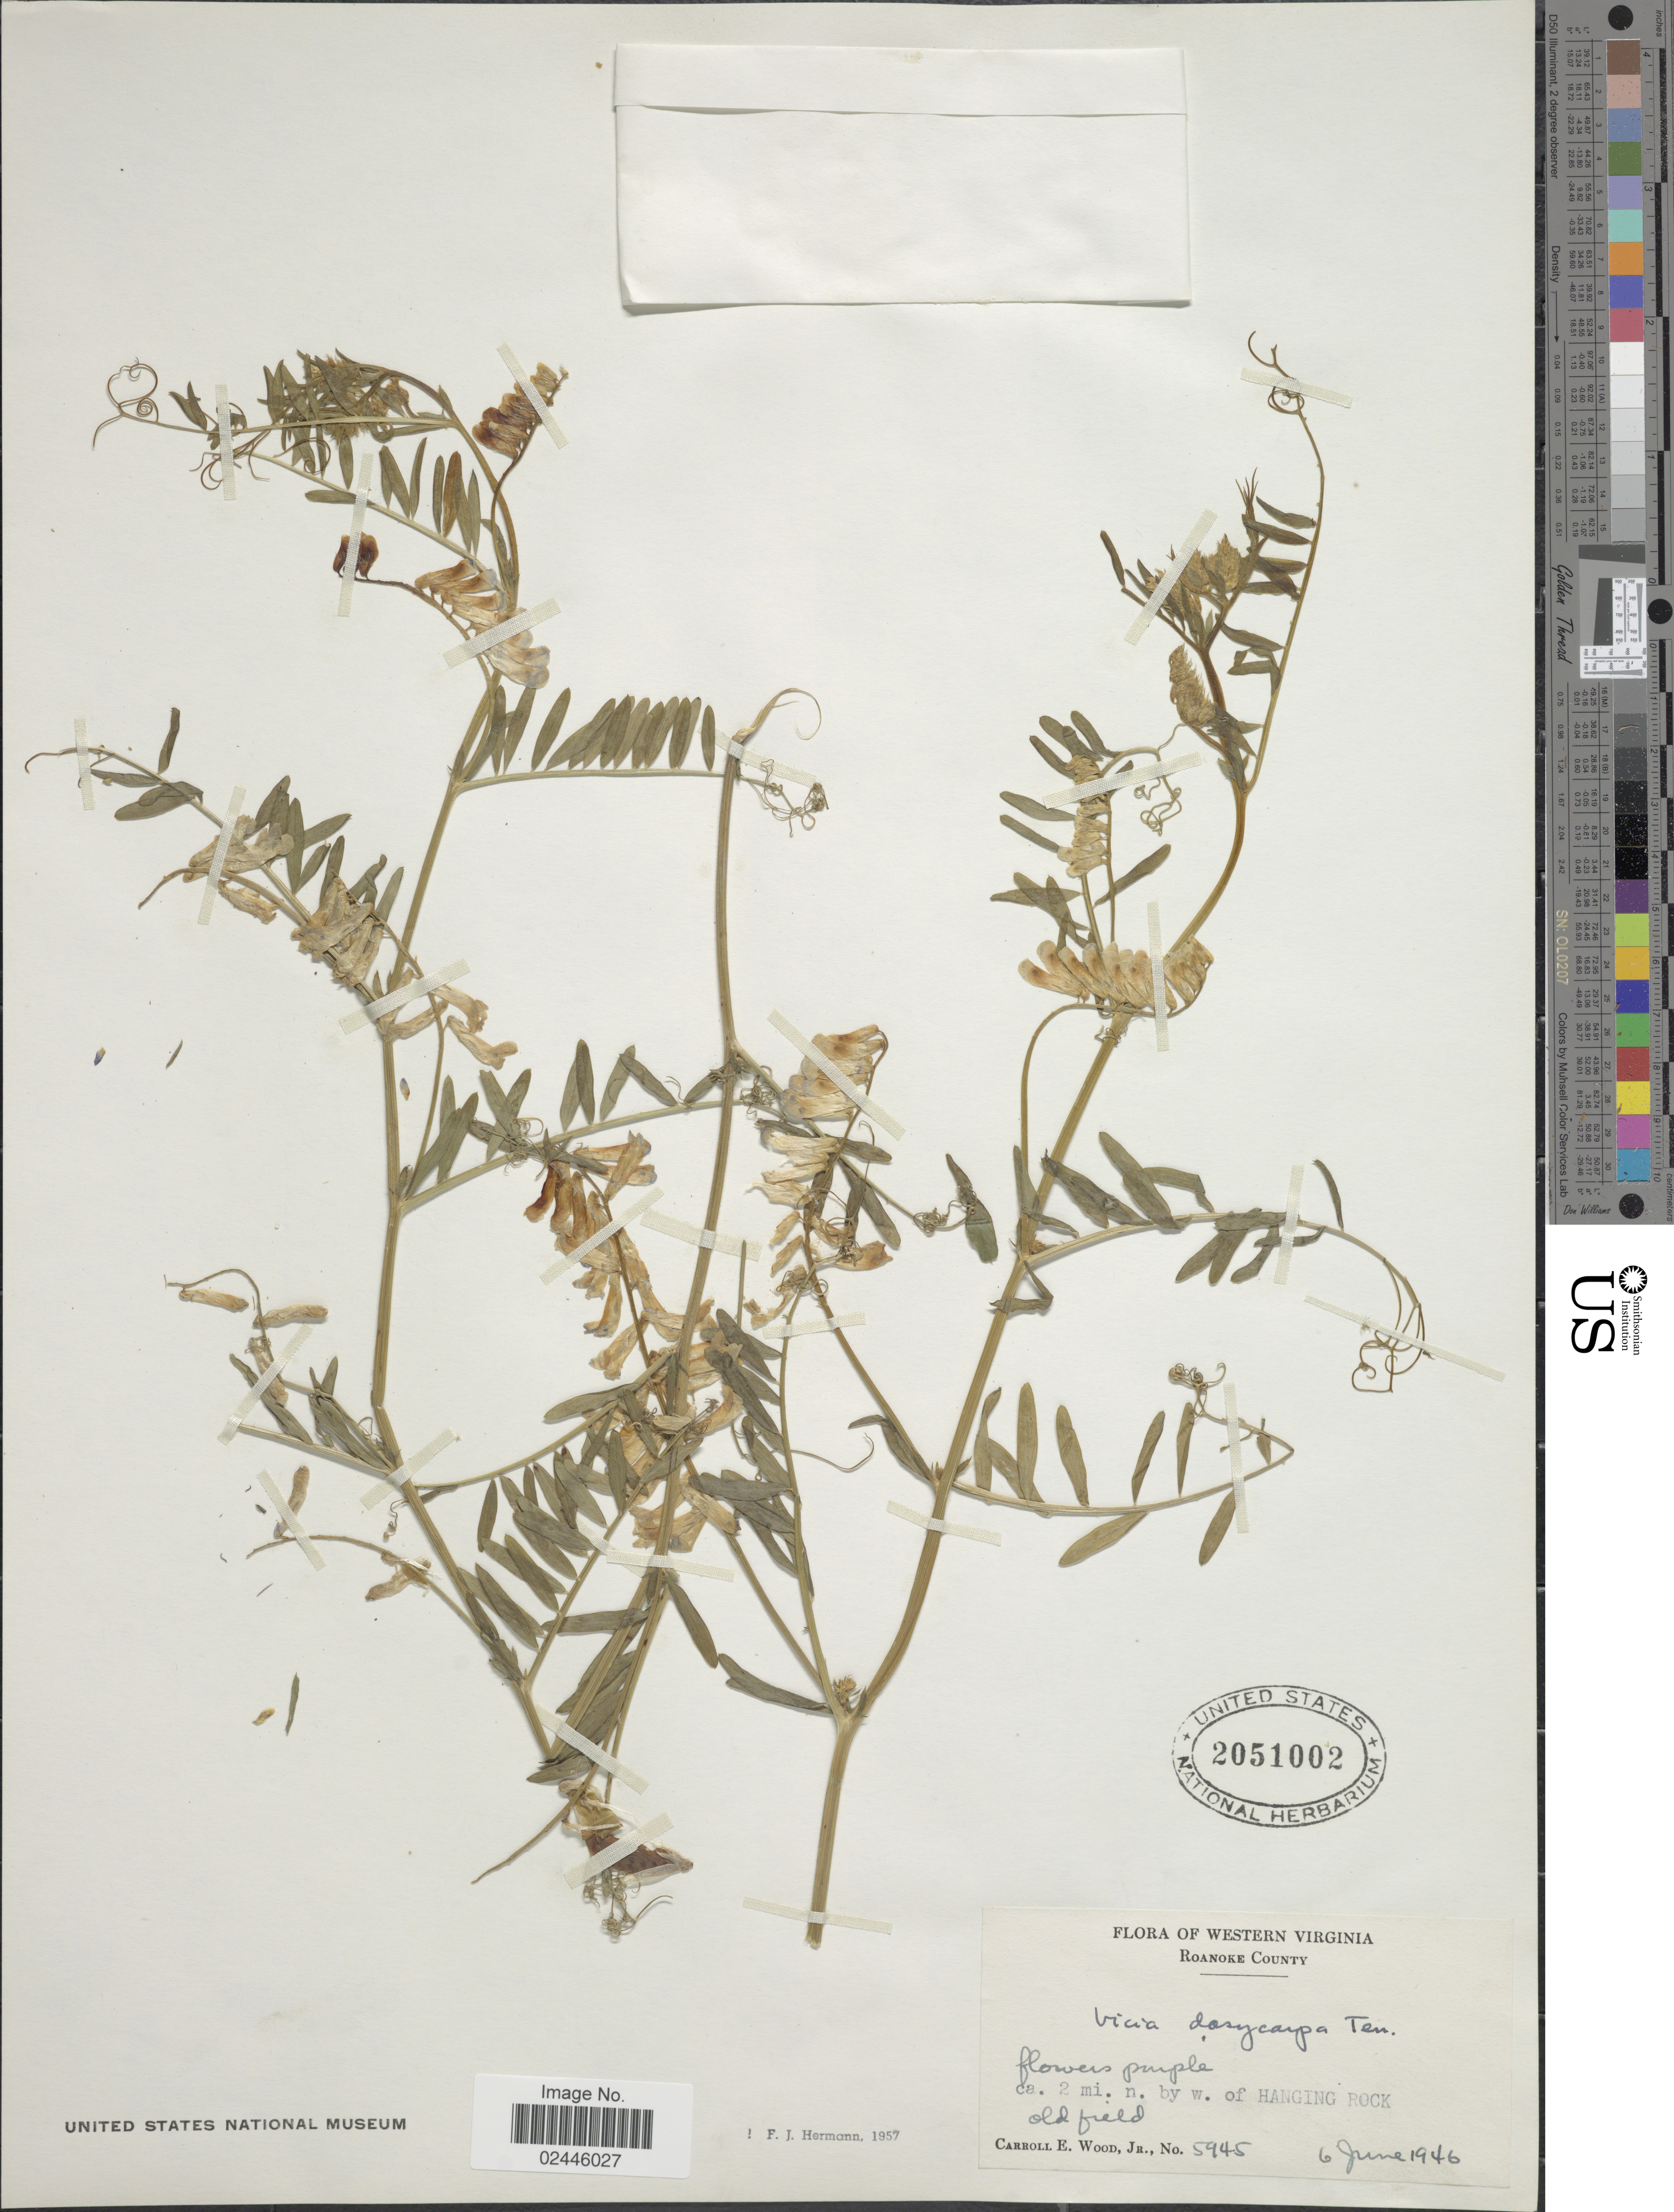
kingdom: Plantae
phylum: Tracheophyta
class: Magnoliopsida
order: Fabales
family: Fabaceae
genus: Vicia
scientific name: Vicia dasycarpa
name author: Ten.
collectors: C. Wood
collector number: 5945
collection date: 1946-06-06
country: United States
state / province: Virginia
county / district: Roanoke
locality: Western Virginia, Roanoke County, ca. 2 mi. n. by w. Hanging Rock, old field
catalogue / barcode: US 2051002